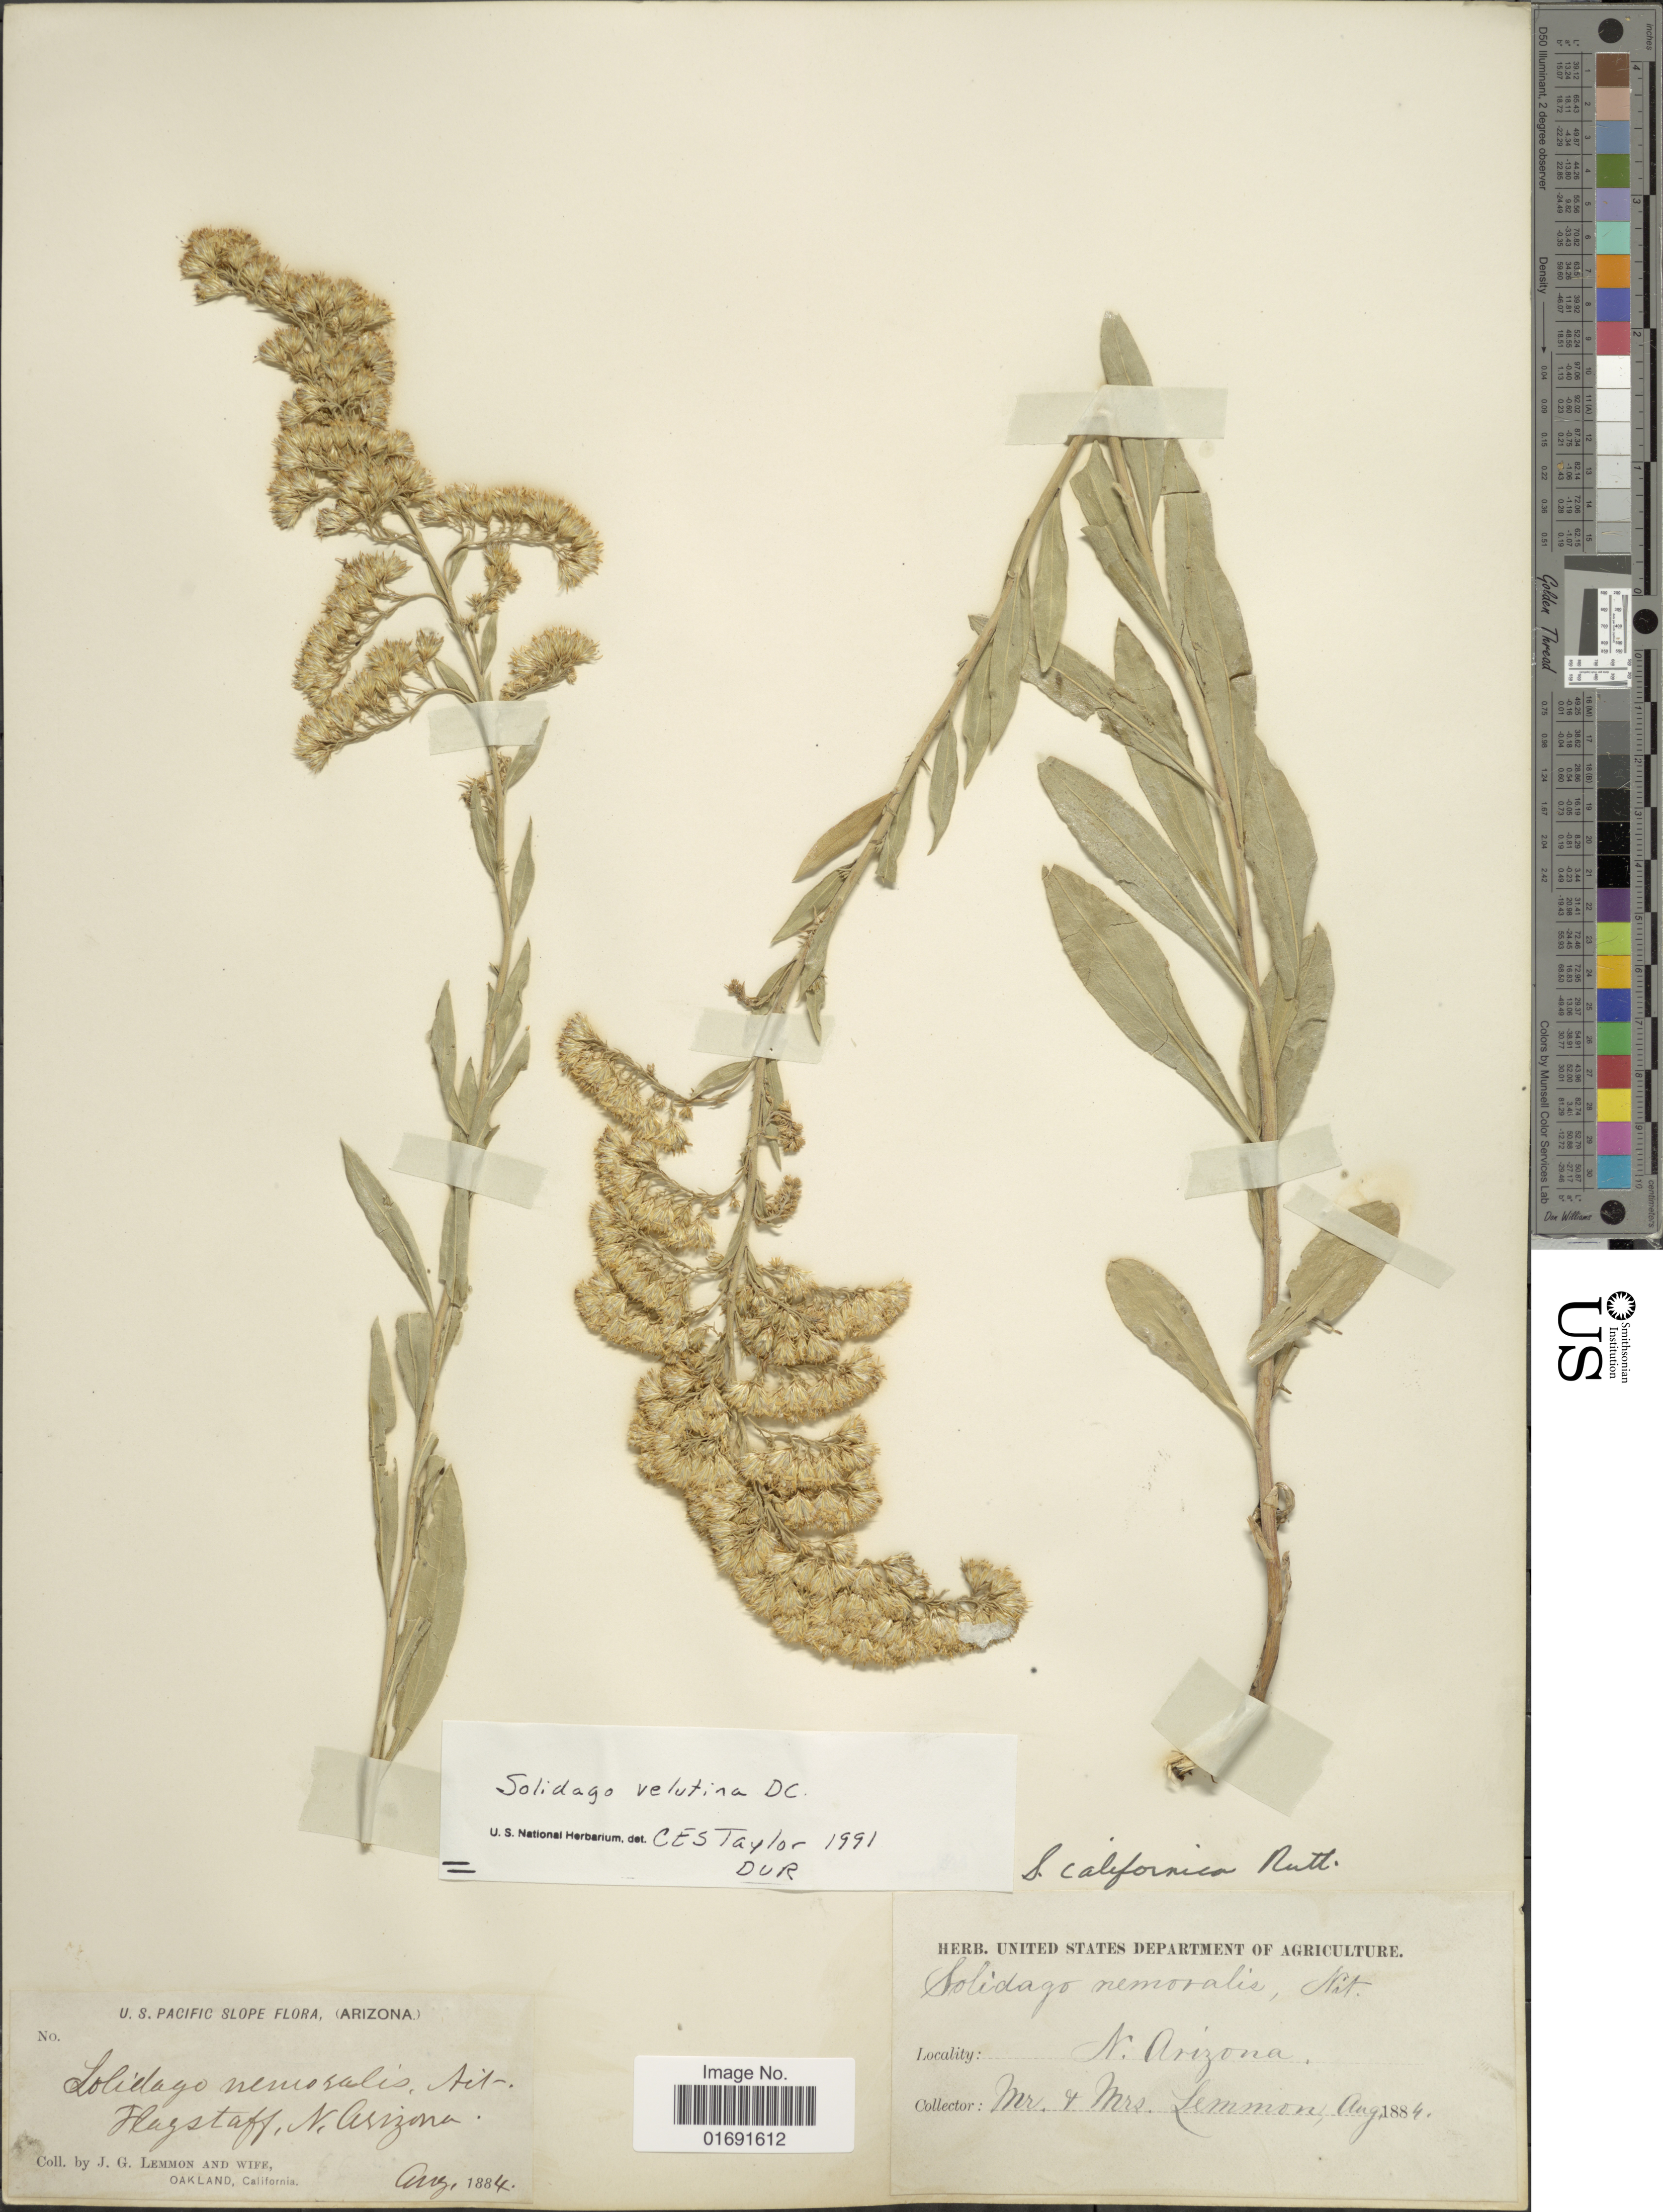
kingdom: Plantae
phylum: Tracheophyta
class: Magnoliopsida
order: Asterales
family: Asteraceae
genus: Solidago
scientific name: Solidago velutina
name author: DC.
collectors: J. Lemmon & Mrs. J. G. Lemmon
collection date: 1884-08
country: United States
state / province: Arizona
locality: U. S. Pacific Slope, Flagstaff, N. Arizona